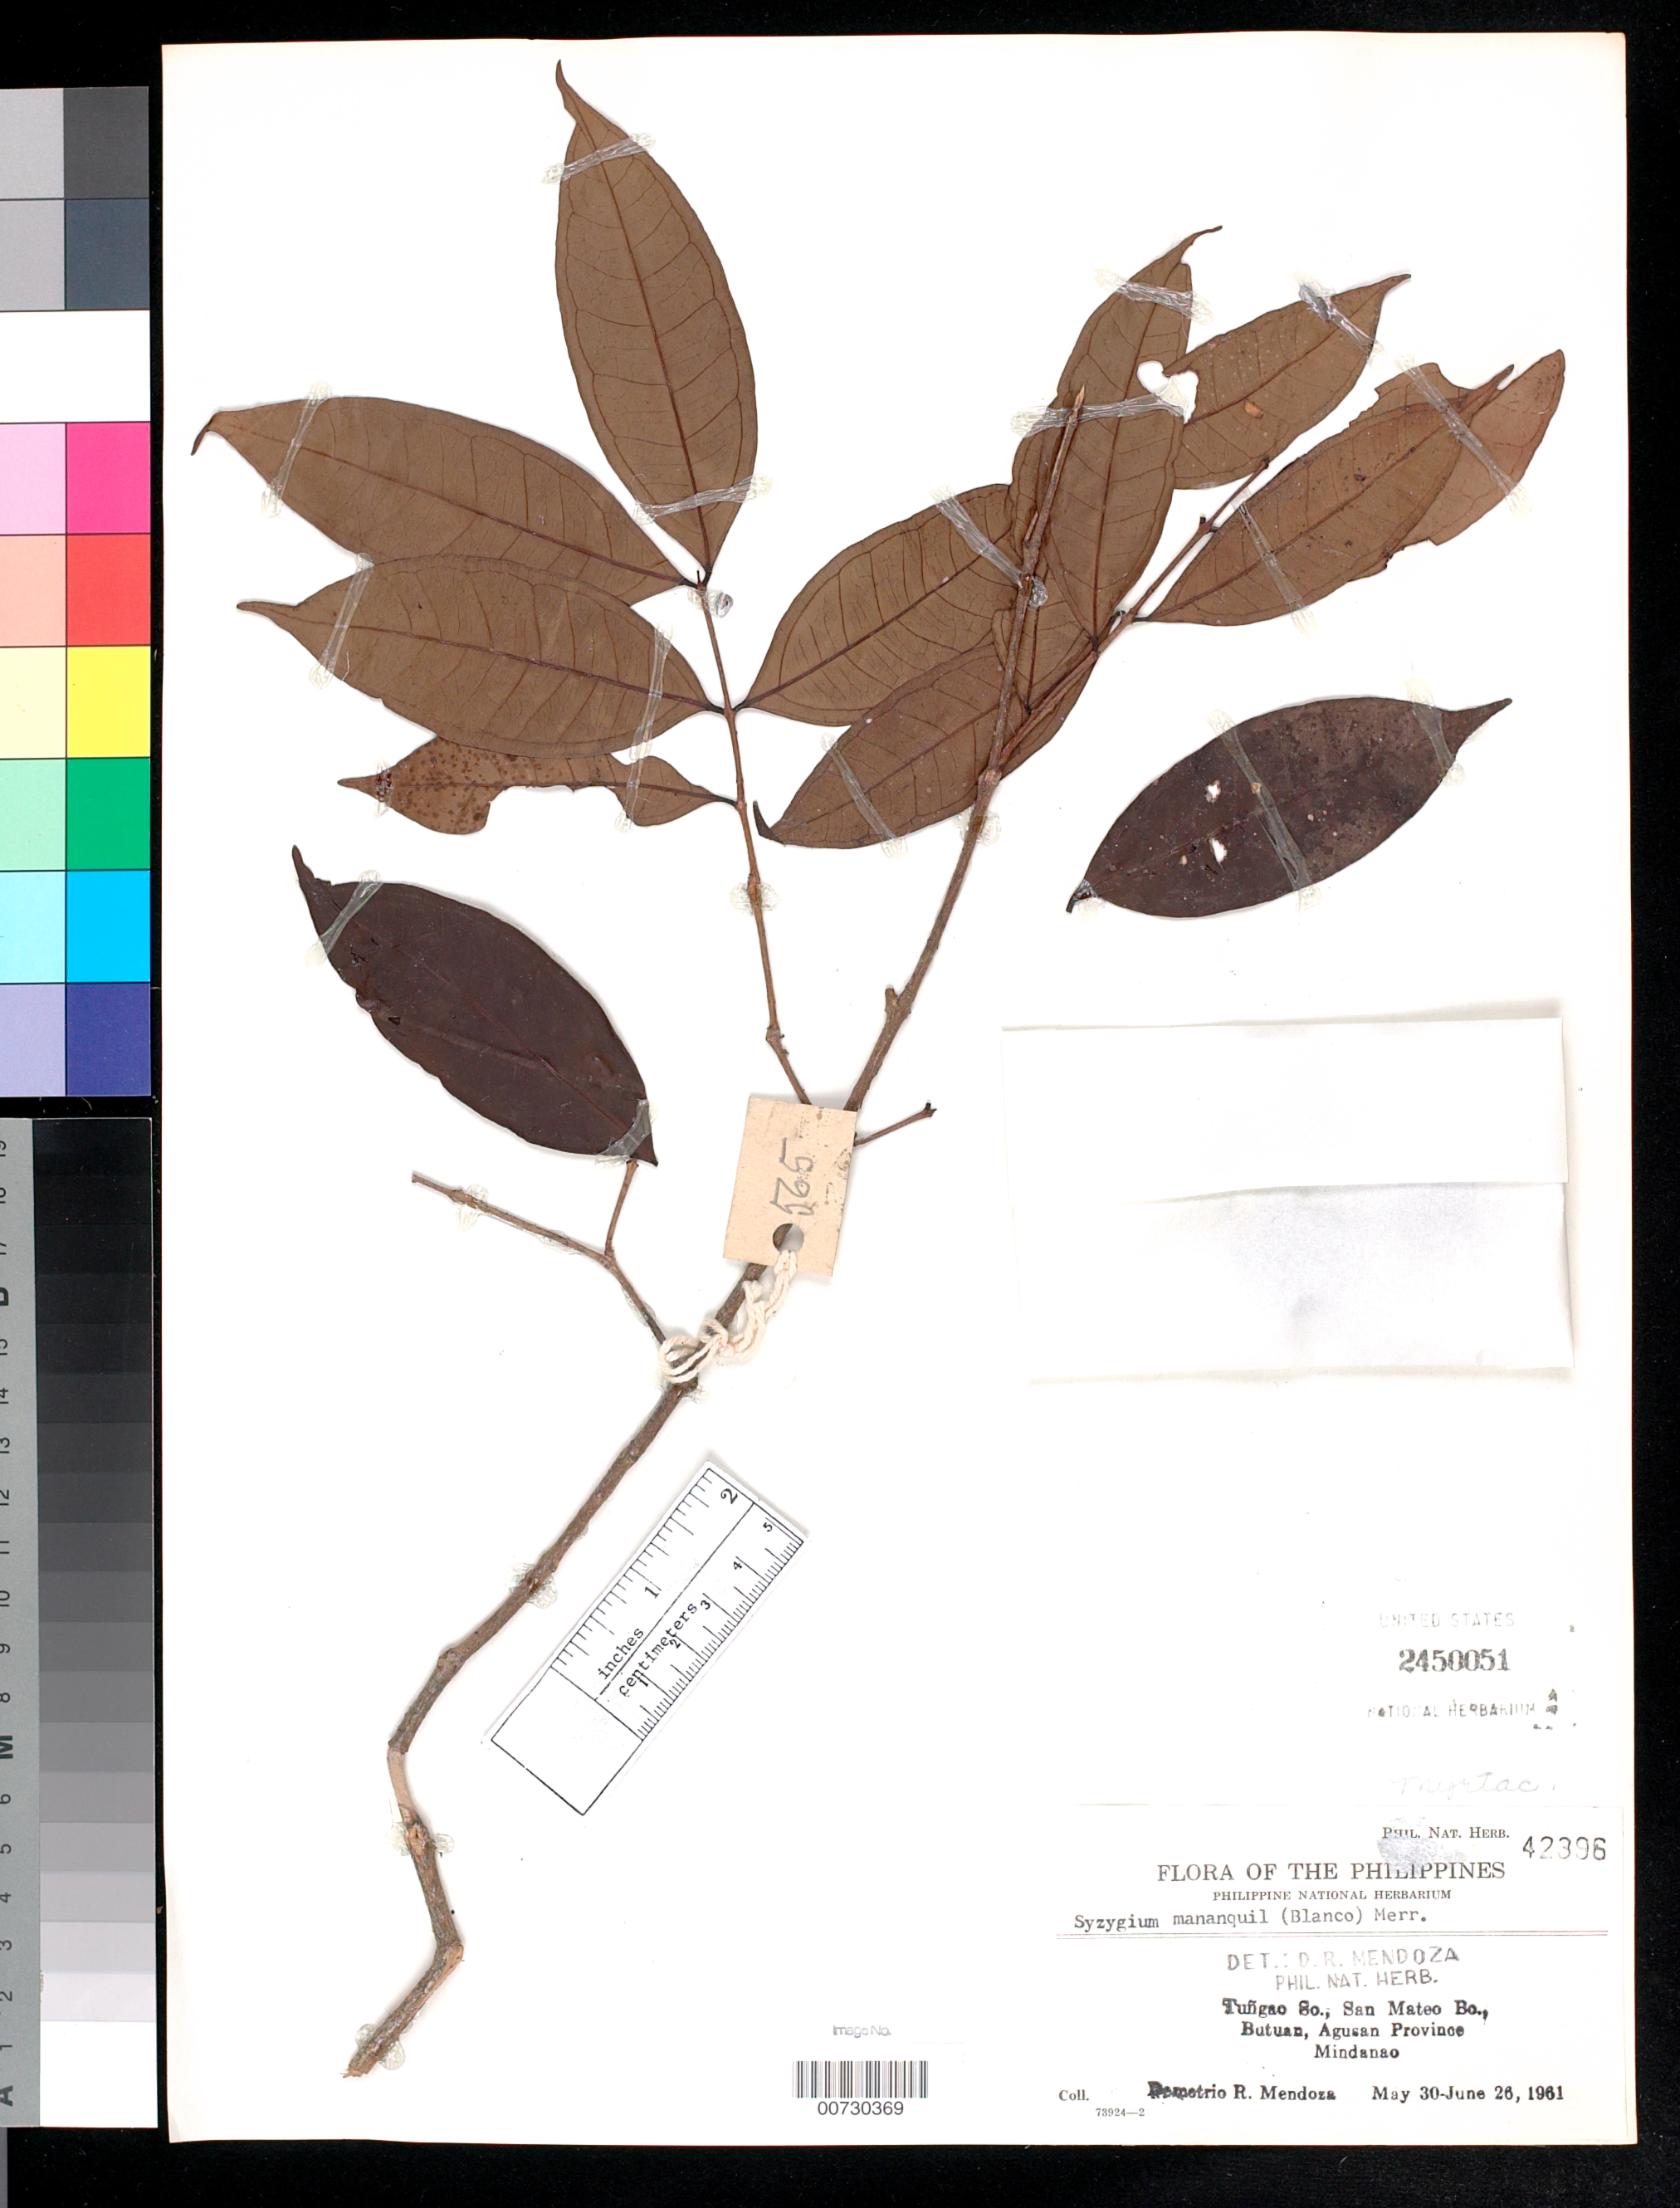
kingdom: Plantae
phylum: Tracheophyta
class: Magnoliopsida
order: Myrtales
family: Myrtaceae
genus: Syzygium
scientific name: Syzygium mananquil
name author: (Blanco) Merr.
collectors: D. Mendoza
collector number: Phil. Nat. Herb. 42396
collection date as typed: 30 May 1961 to 26 Jun 1961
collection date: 1961-05-30/1961-06-26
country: Philippines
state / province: Caraga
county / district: Agusan del Norte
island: Mindanao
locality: Tungao so., san mateo bo., Butuan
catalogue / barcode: US 2450051